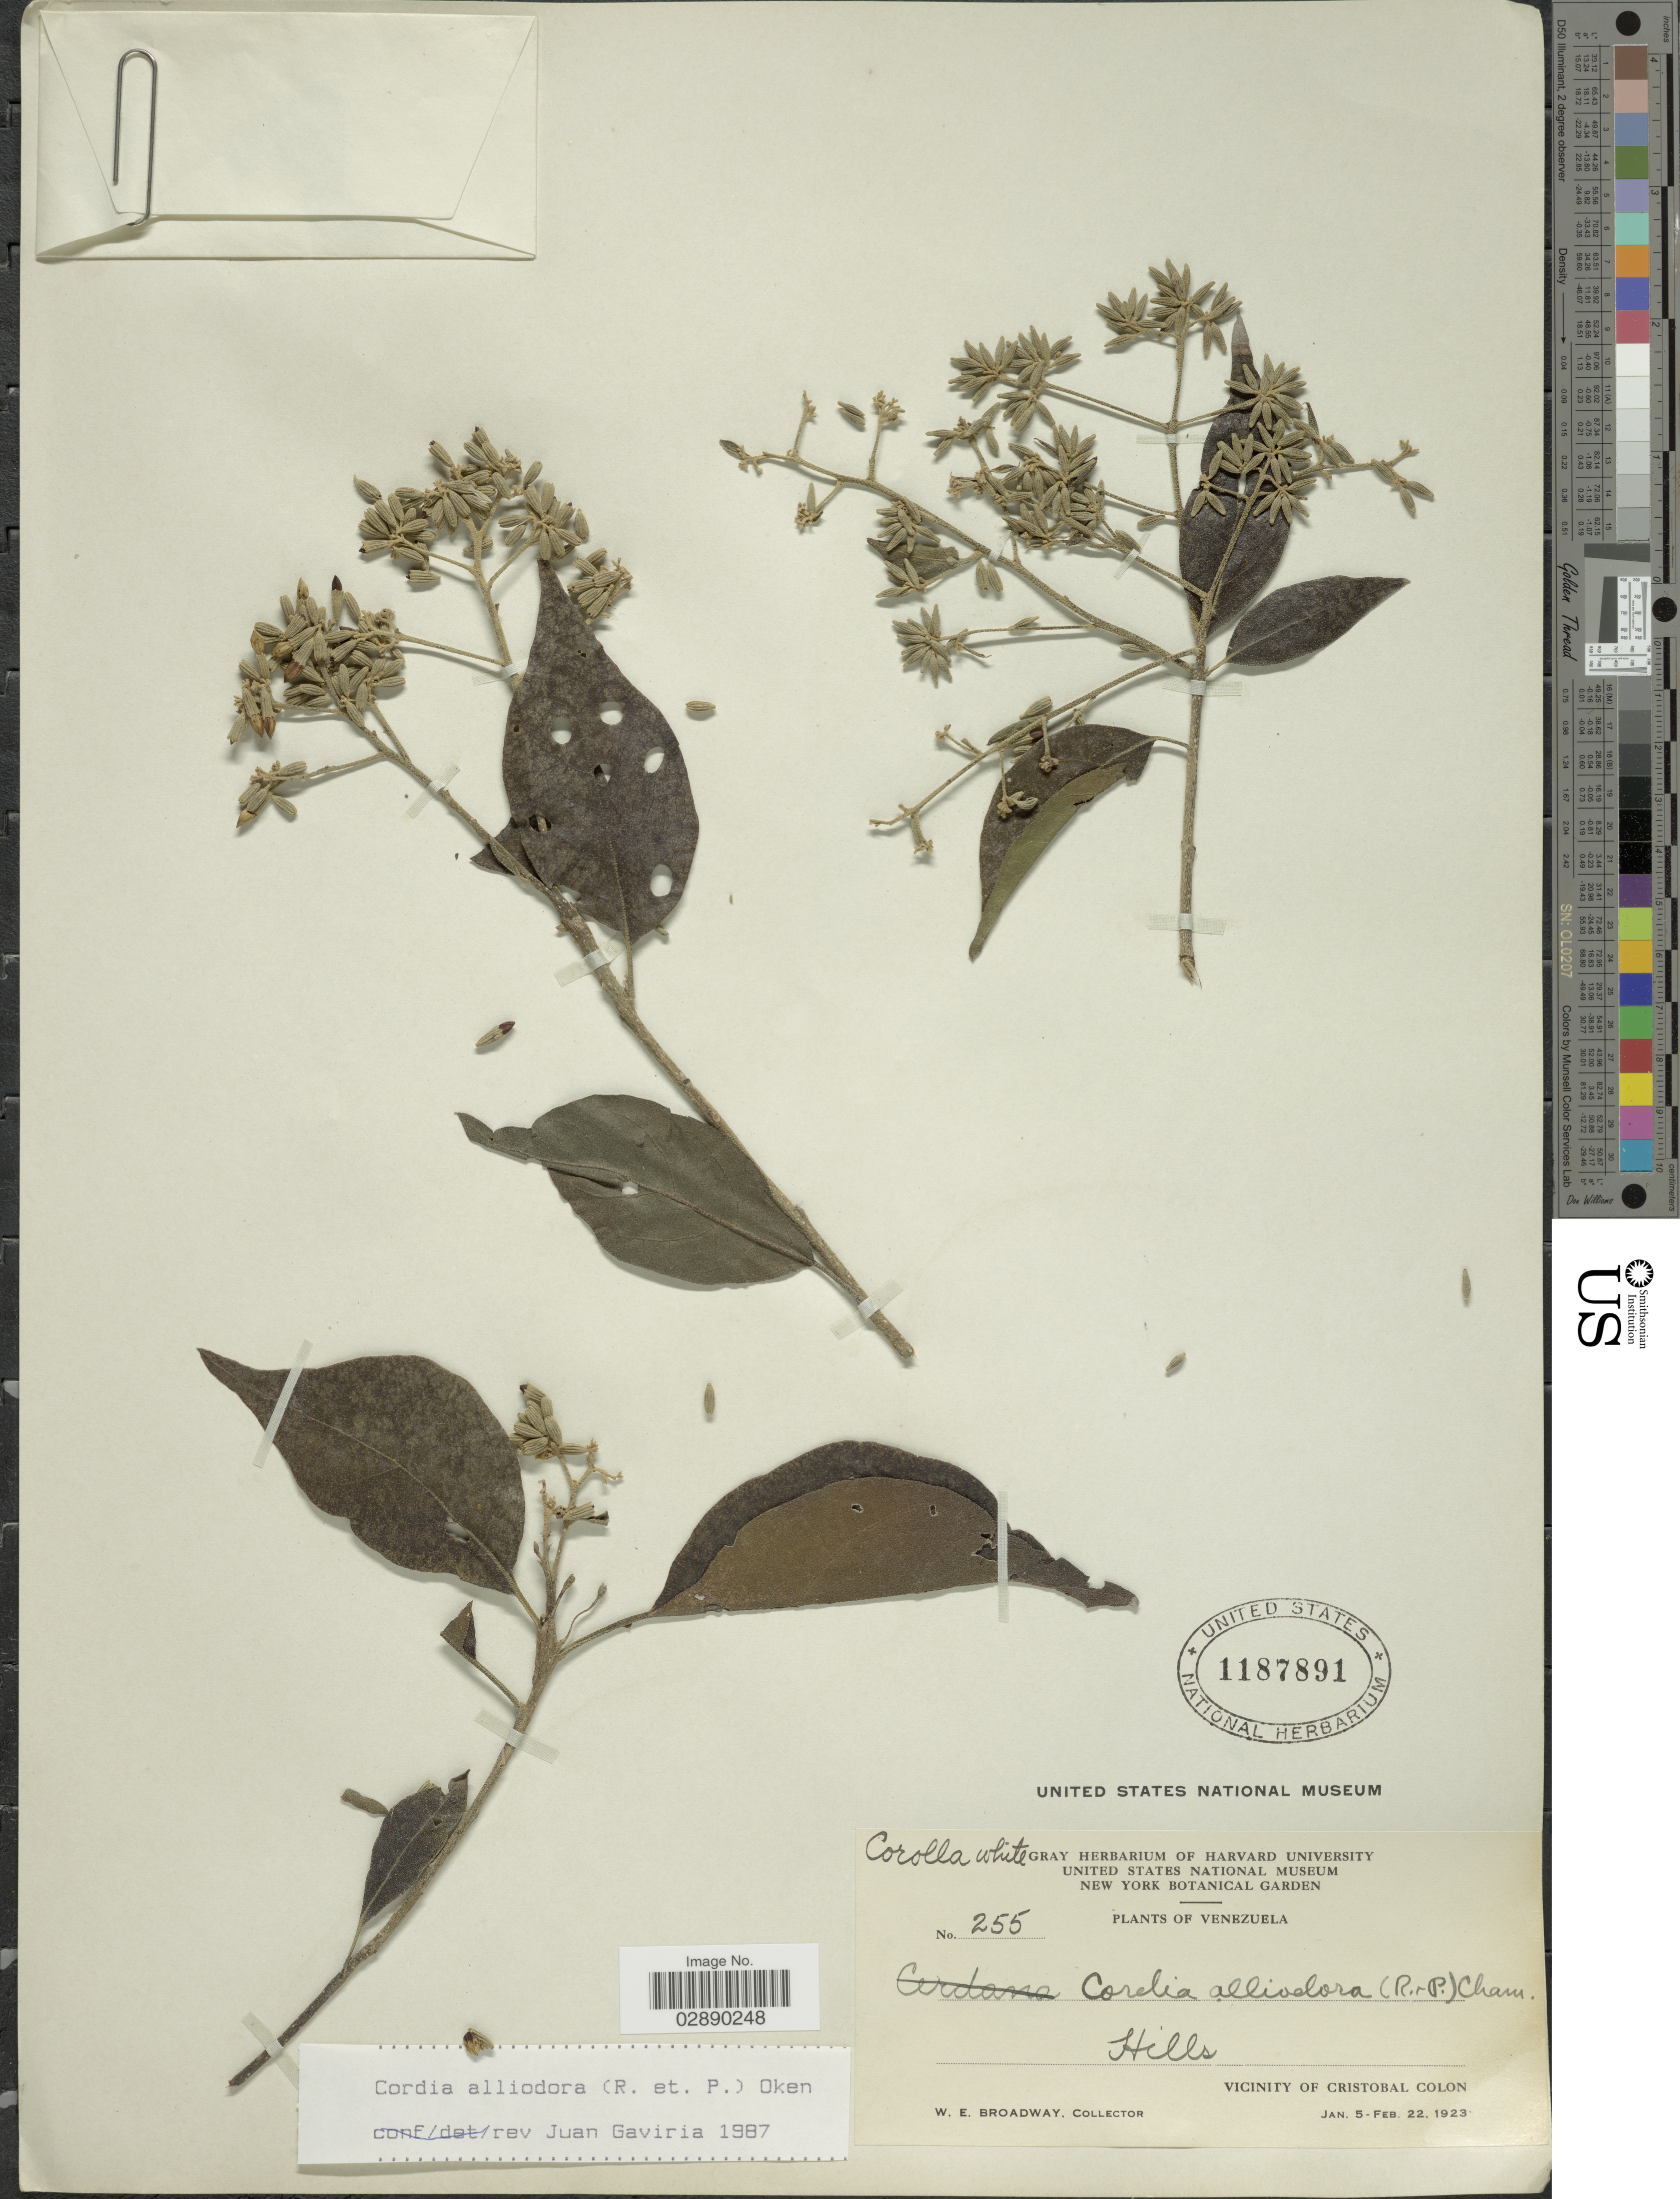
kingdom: Plantae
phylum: Tracheophyta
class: Magnoliopsida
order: Boraginales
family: Cordiaceae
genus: Cordia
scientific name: Cordia alliodora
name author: (Ruiz & Pav.) Oken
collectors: W. E. Broadway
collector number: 255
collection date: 1923-01-05/1923-02-22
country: Venezuela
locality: Vicinity of Cristobal Colon.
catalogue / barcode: US 1187891